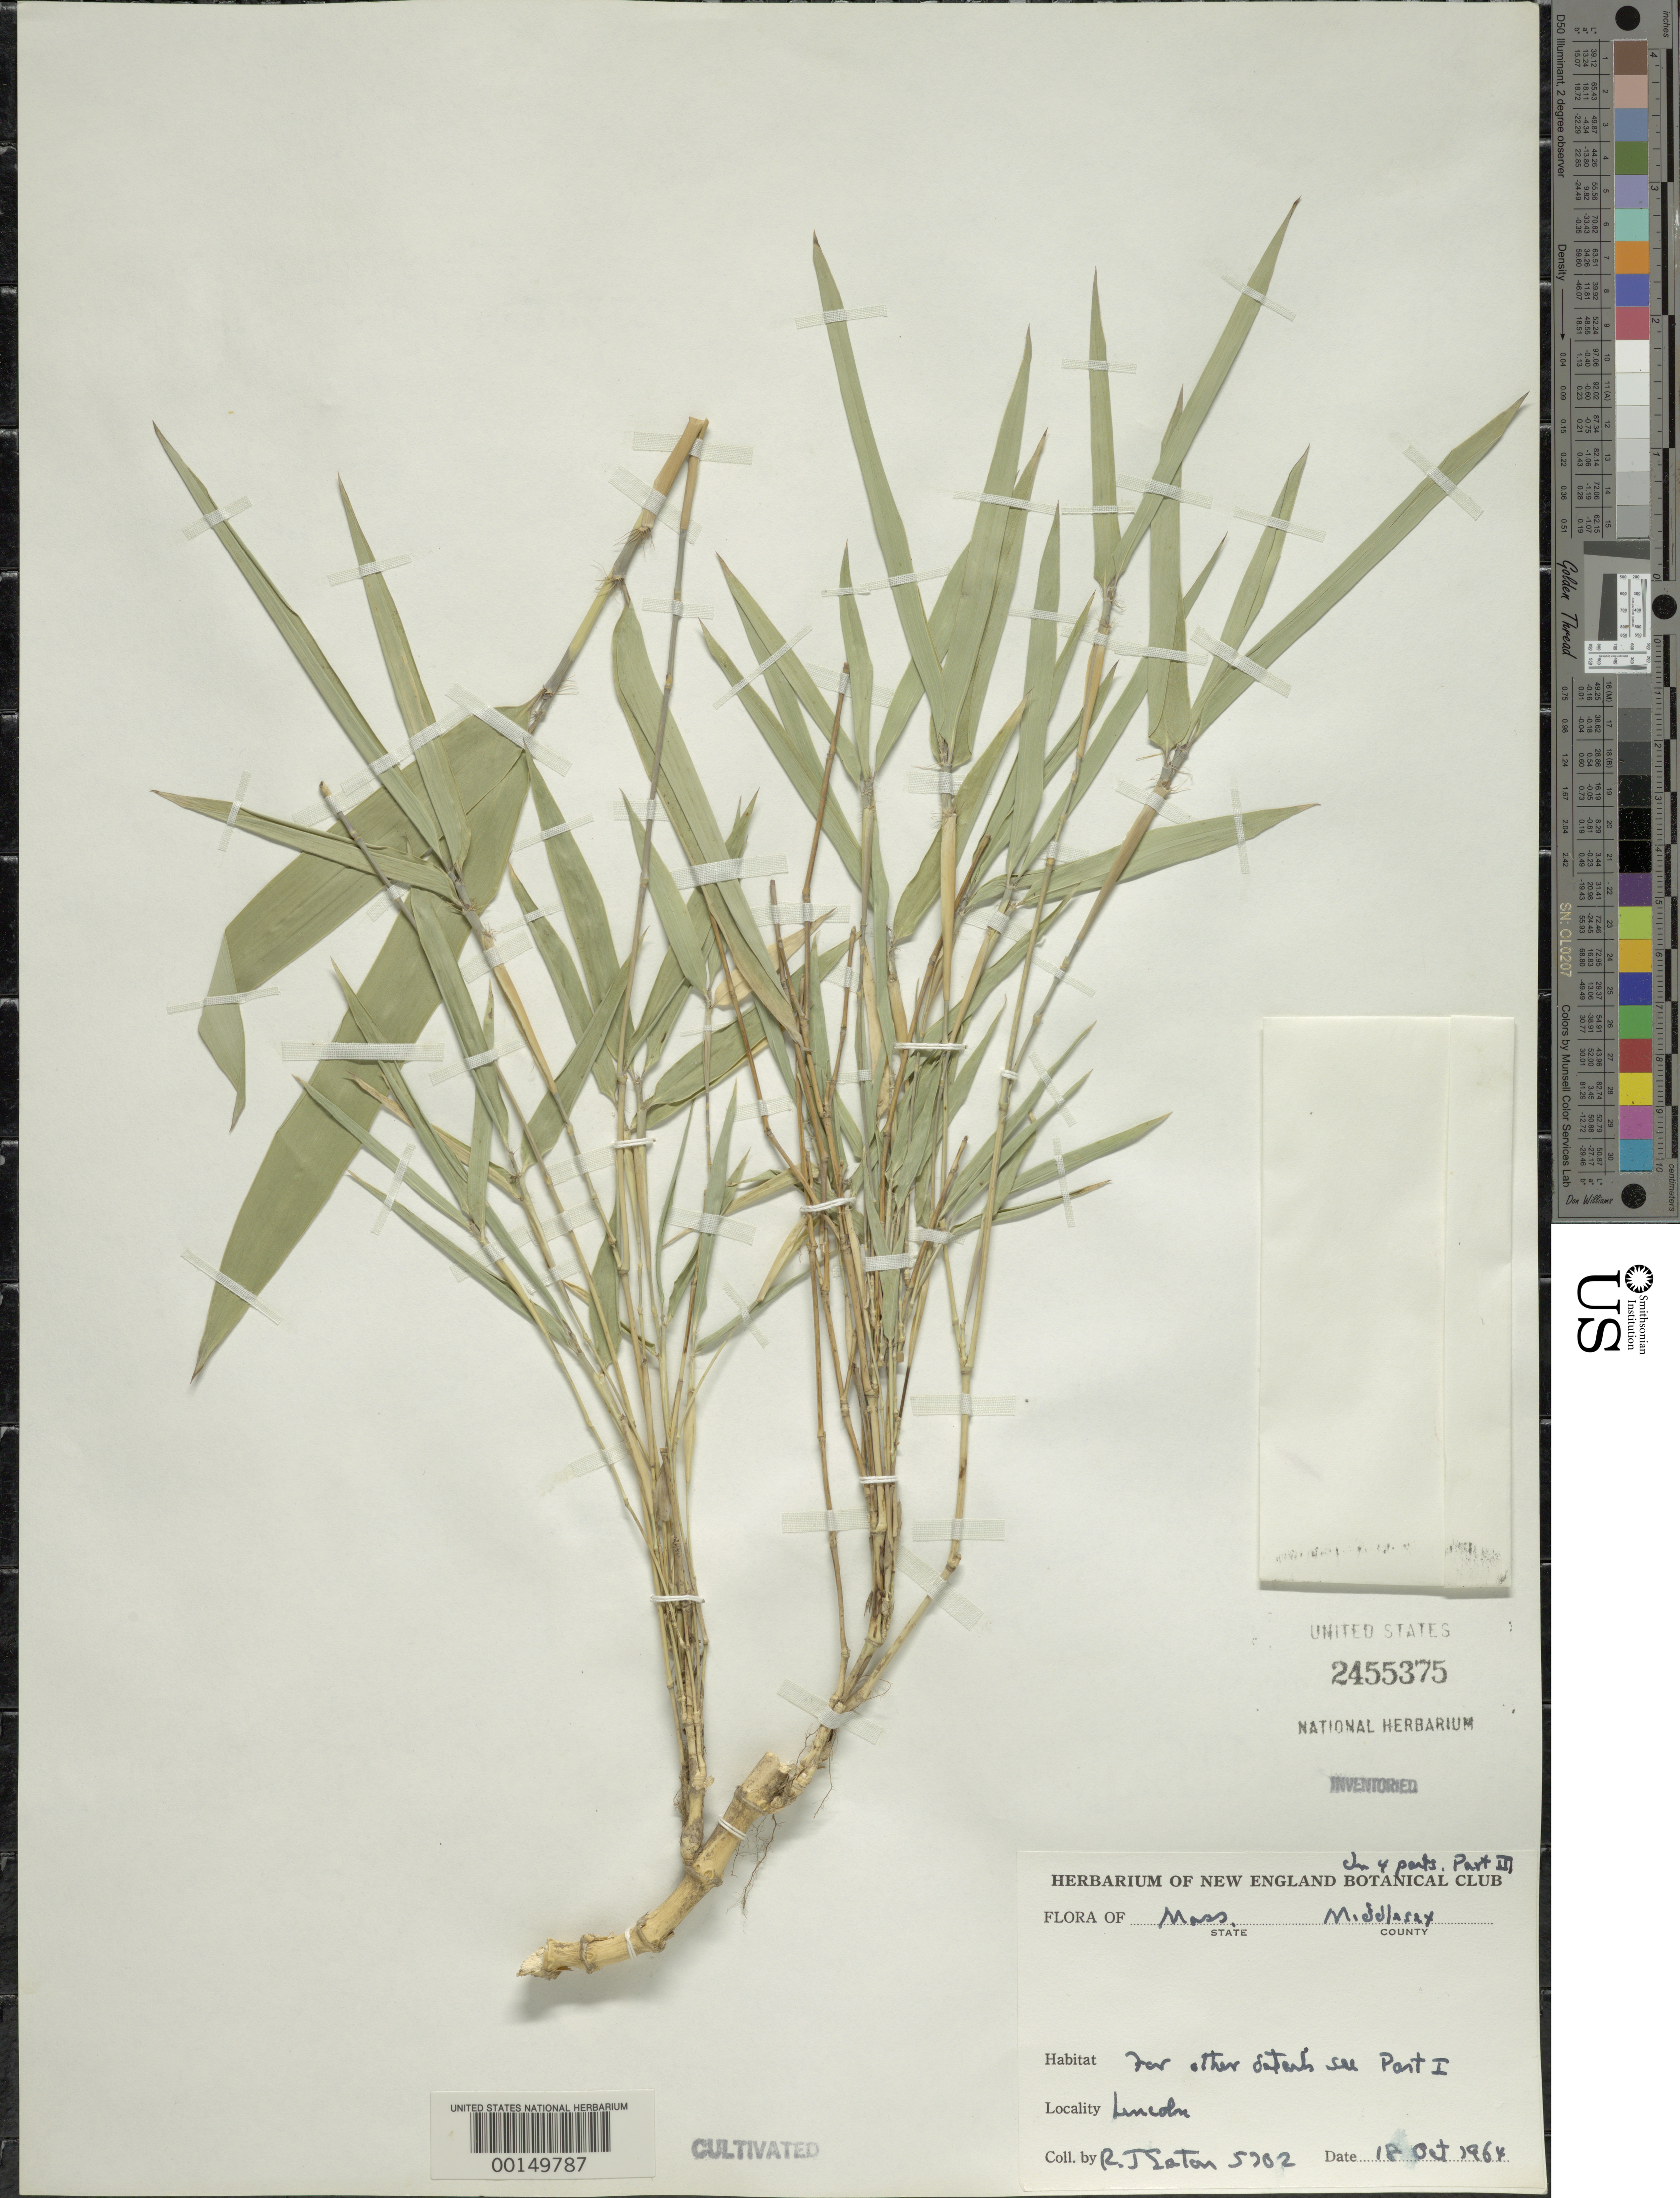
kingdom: Plantae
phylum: Tracheophyta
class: Liliopsida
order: Poales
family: Poaceae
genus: Phyllostachys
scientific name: Phyllostachys aureosulcata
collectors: R. J. Eaton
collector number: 5702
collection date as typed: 18 Oct 1964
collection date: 1964-10-18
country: United States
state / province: Massachusetts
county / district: Middlesex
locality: Lincoln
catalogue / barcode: US 2455375